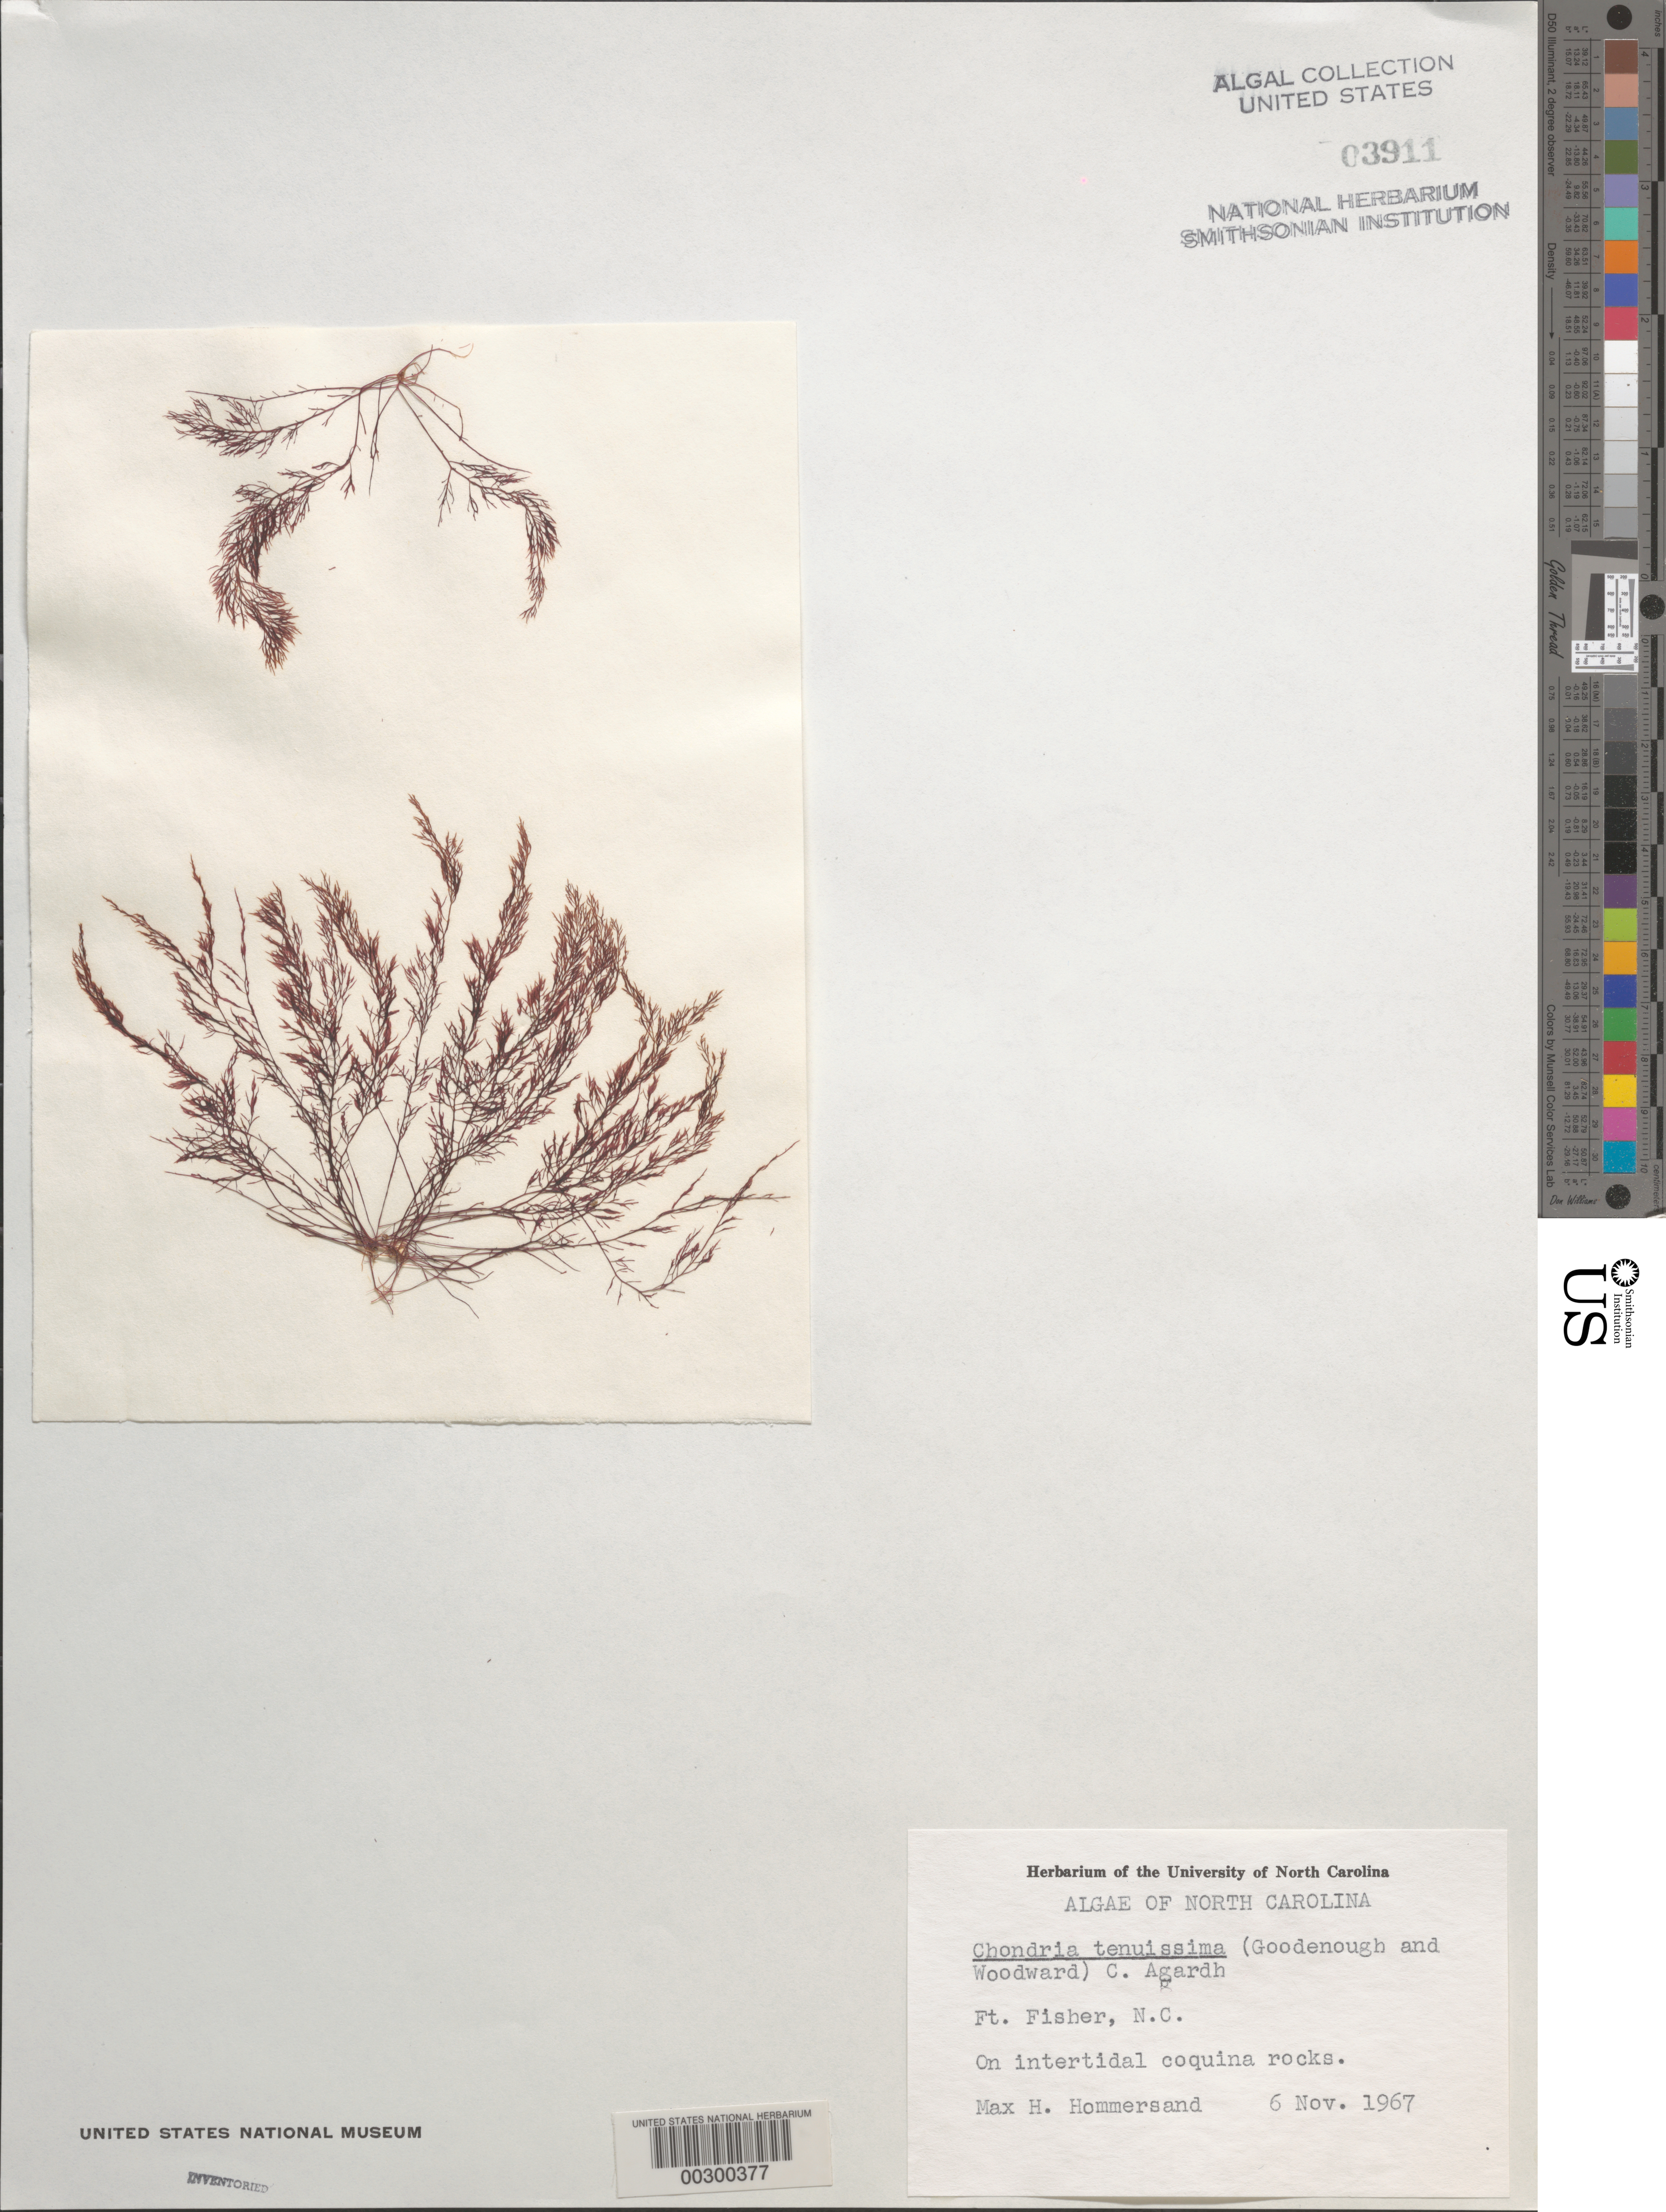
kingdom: Plantae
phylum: Rhodophyta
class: Florideophyceae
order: Ceramiales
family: Rhodomelaceae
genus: Chondria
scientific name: Chondria capillaris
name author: M.J. Wynne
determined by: Algae name updating Project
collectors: M. H. Hommersand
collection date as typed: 06 Nov 1967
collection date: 1967-11-06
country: United States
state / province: North Carolina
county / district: New Hanover County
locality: Fort Fisher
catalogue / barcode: US 3911